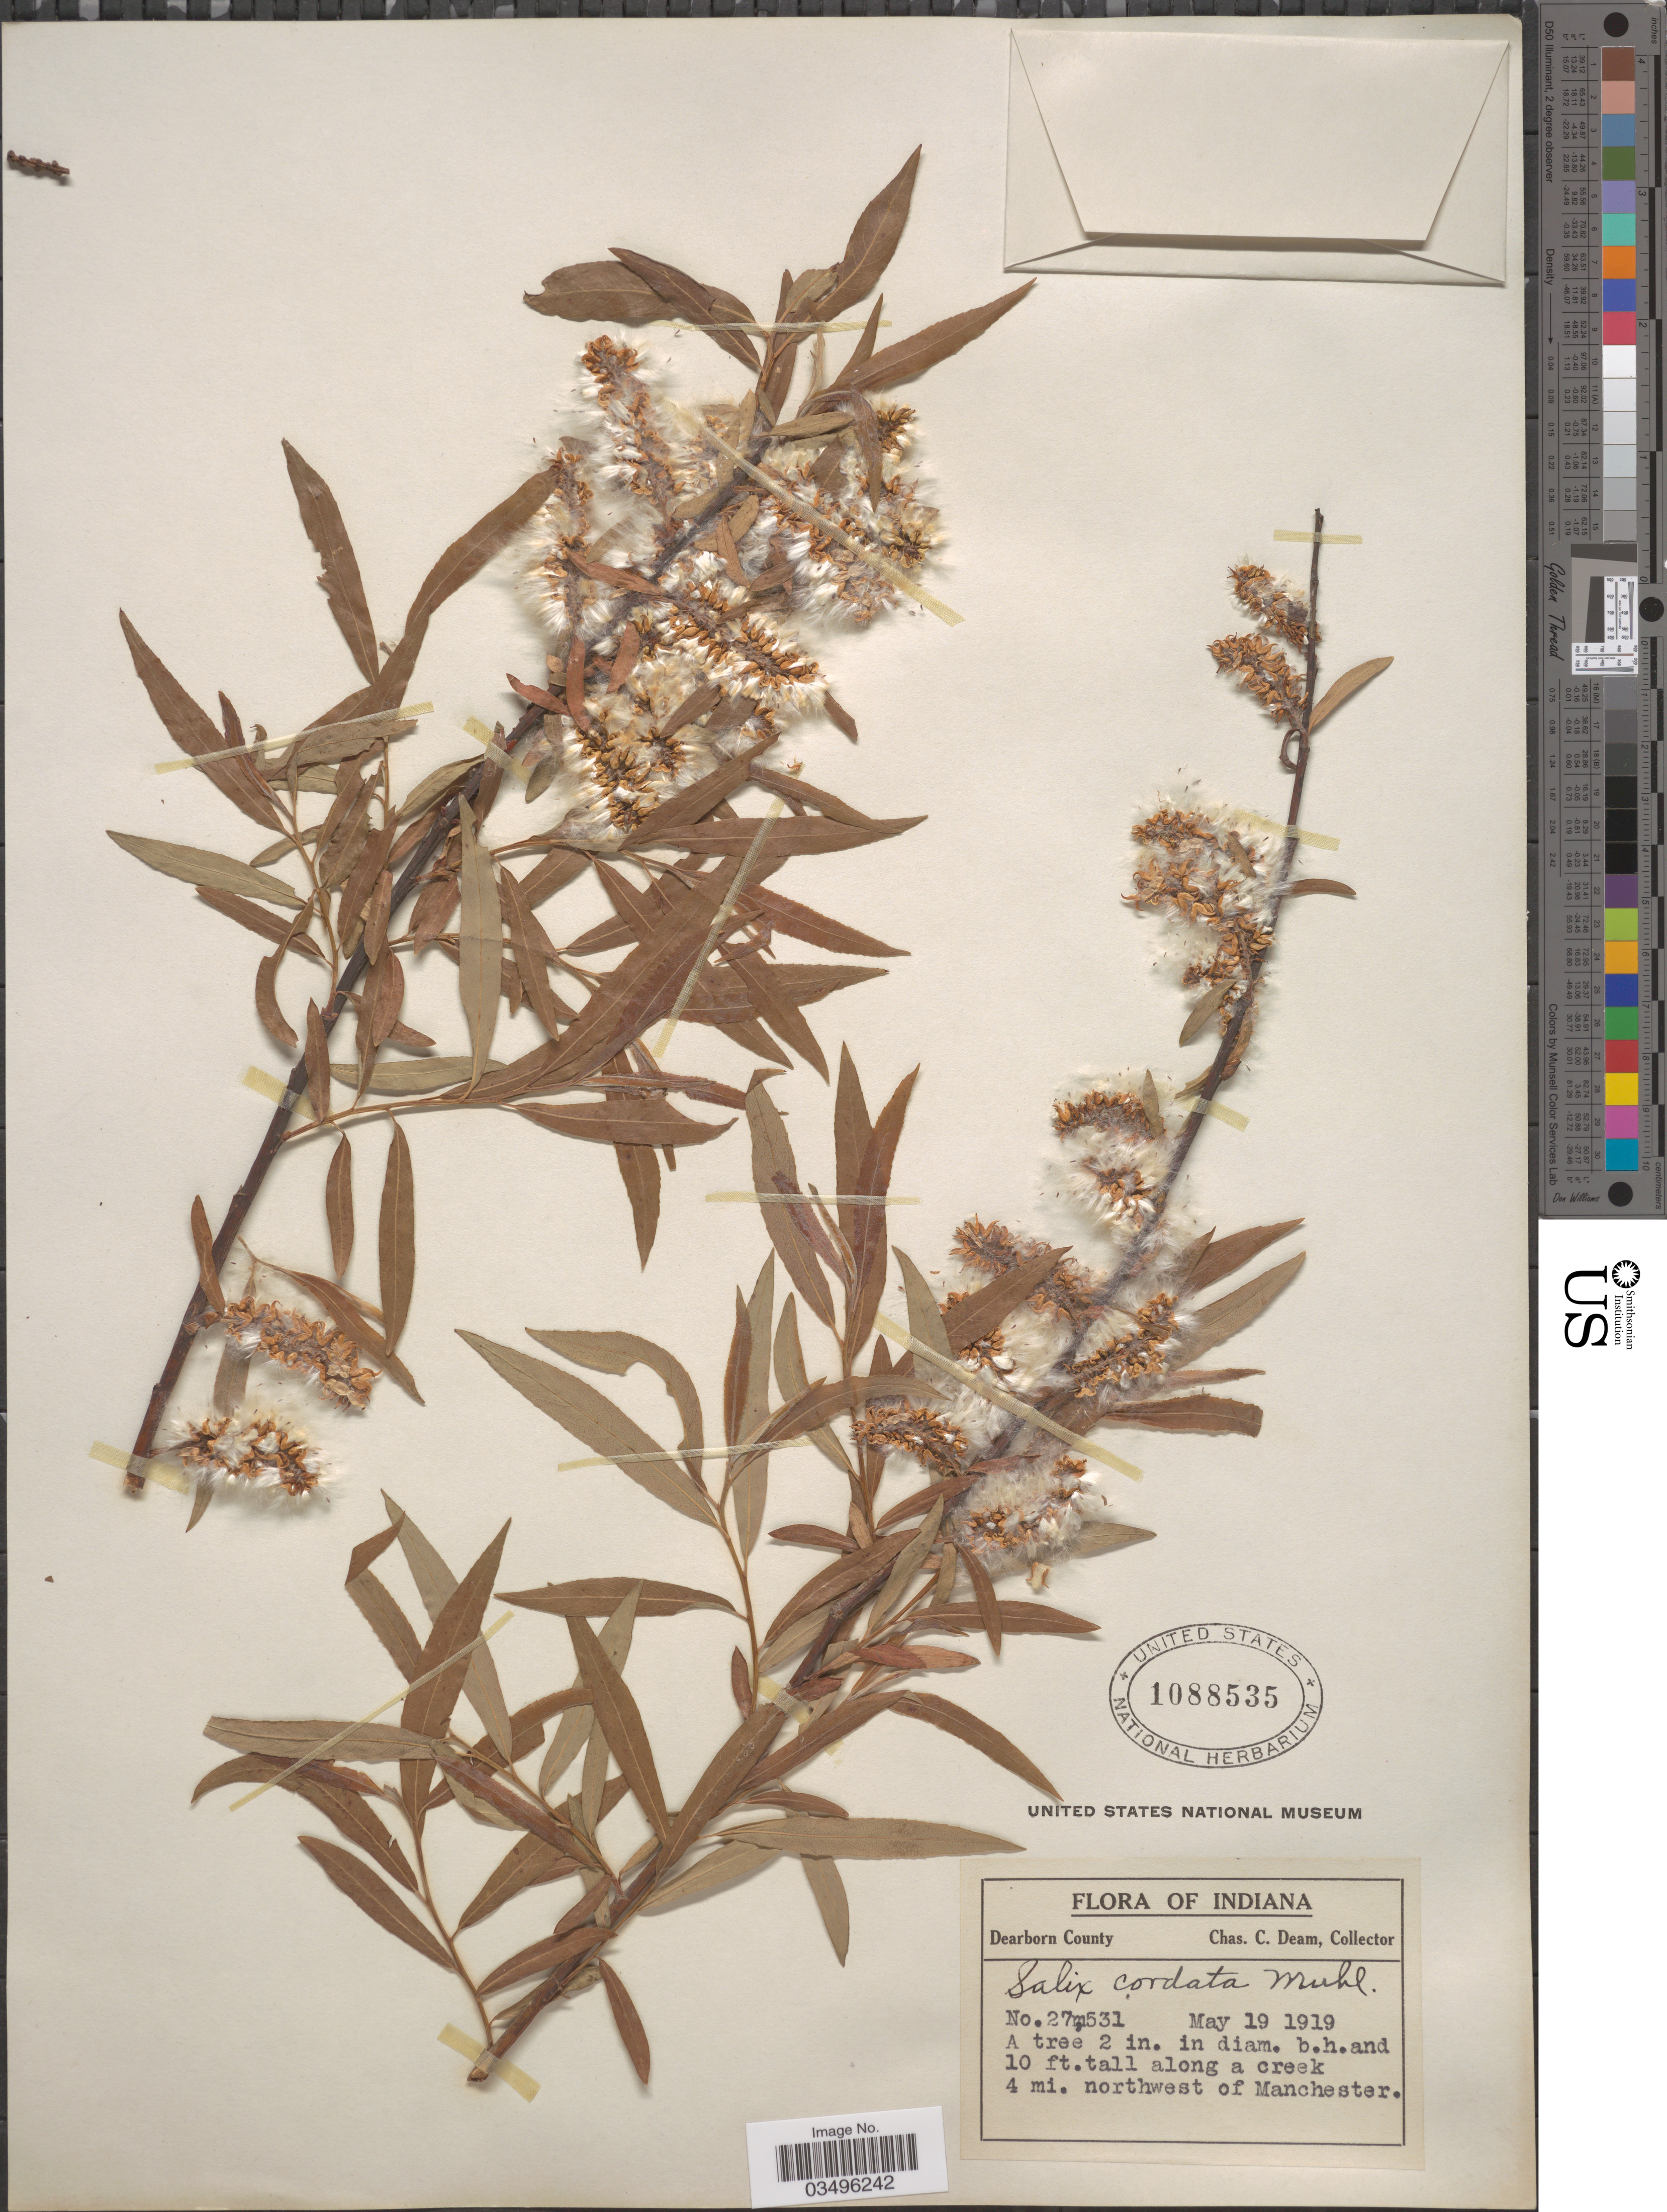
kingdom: Plantae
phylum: Tracheophyta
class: Magnoliopsida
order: Malpighiales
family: Salicaceae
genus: Salix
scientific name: Salix cordata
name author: Michx.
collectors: C. C. Deam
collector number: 27m531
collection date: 1919-05-19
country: United States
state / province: Indiana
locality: Dearborn County. Along a creek 4 mi. northwest of Manchester.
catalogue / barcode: US 1088535